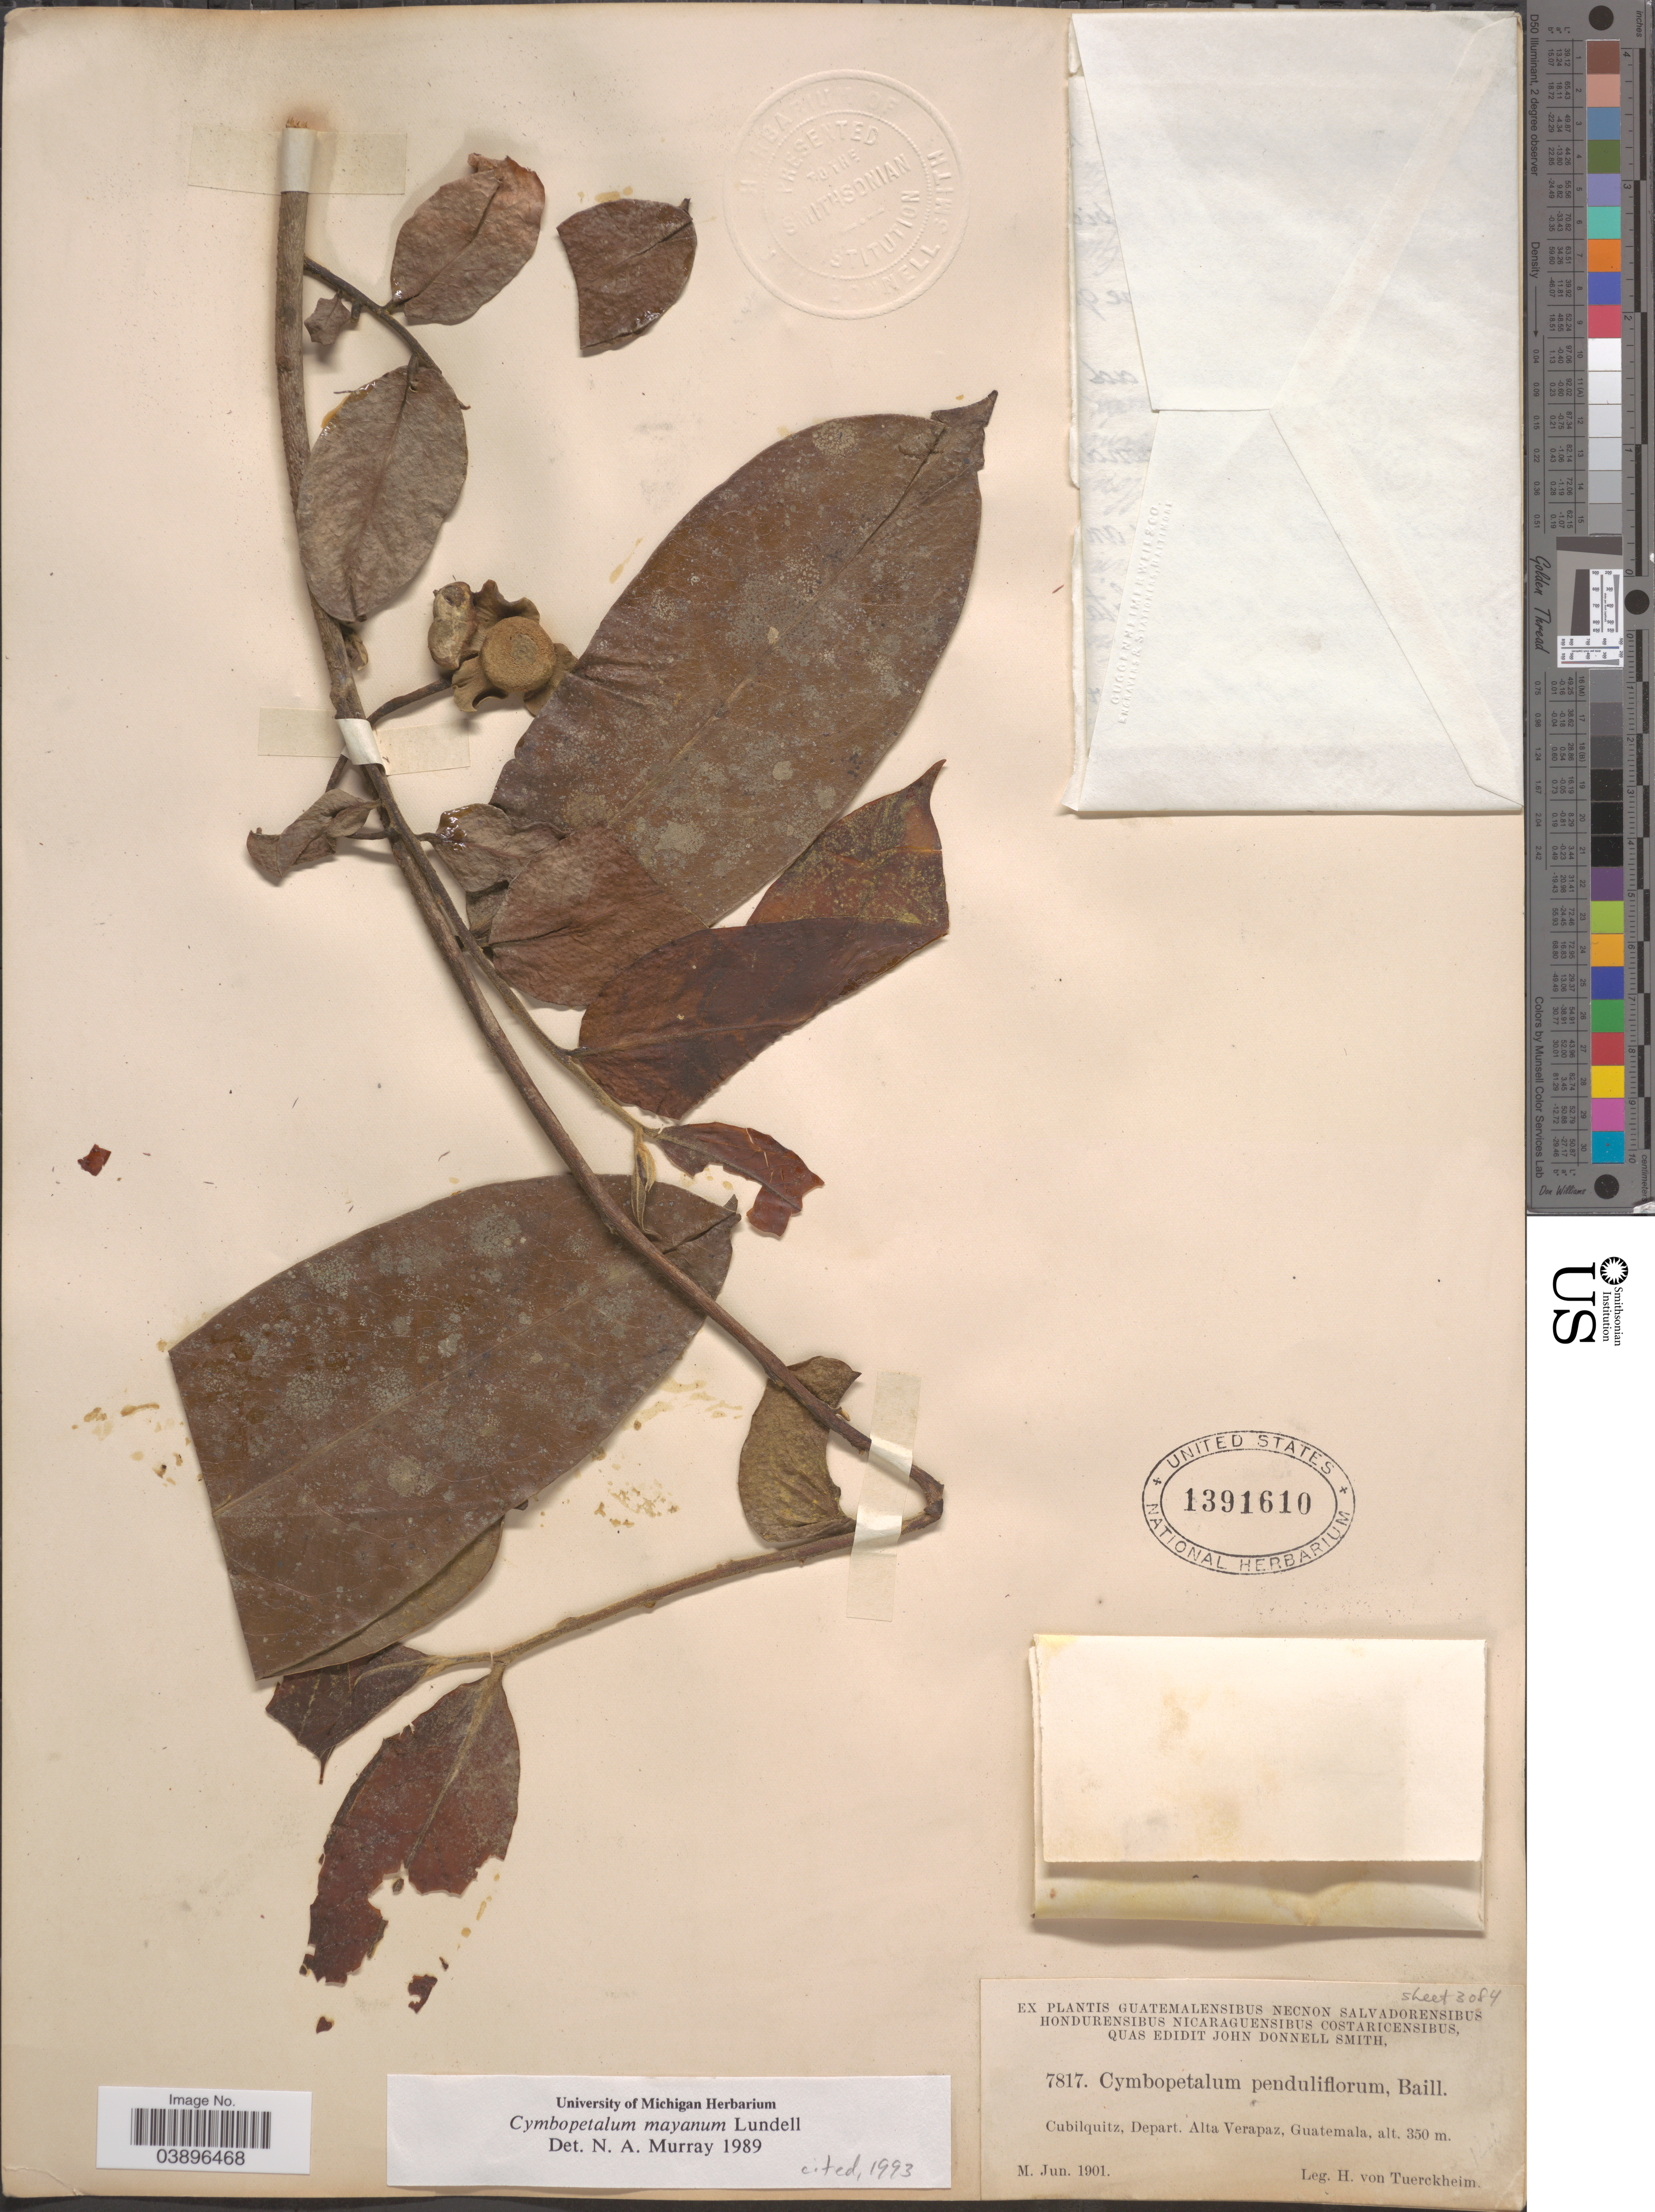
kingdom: Plantae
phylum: Tracheophyta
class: Magnoliopsida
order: Magnoliales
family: Annonaceae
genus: Cymbopetalum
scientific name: Cymbopetalum mayanum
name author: Lundell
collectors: H. von Türckheim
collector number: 7817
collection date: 1901-06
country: Guatemala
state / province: Alta Verapaz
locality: Cubilquitz, Depart. Alta Verapaz.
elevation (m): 350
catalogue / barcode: US 1391610